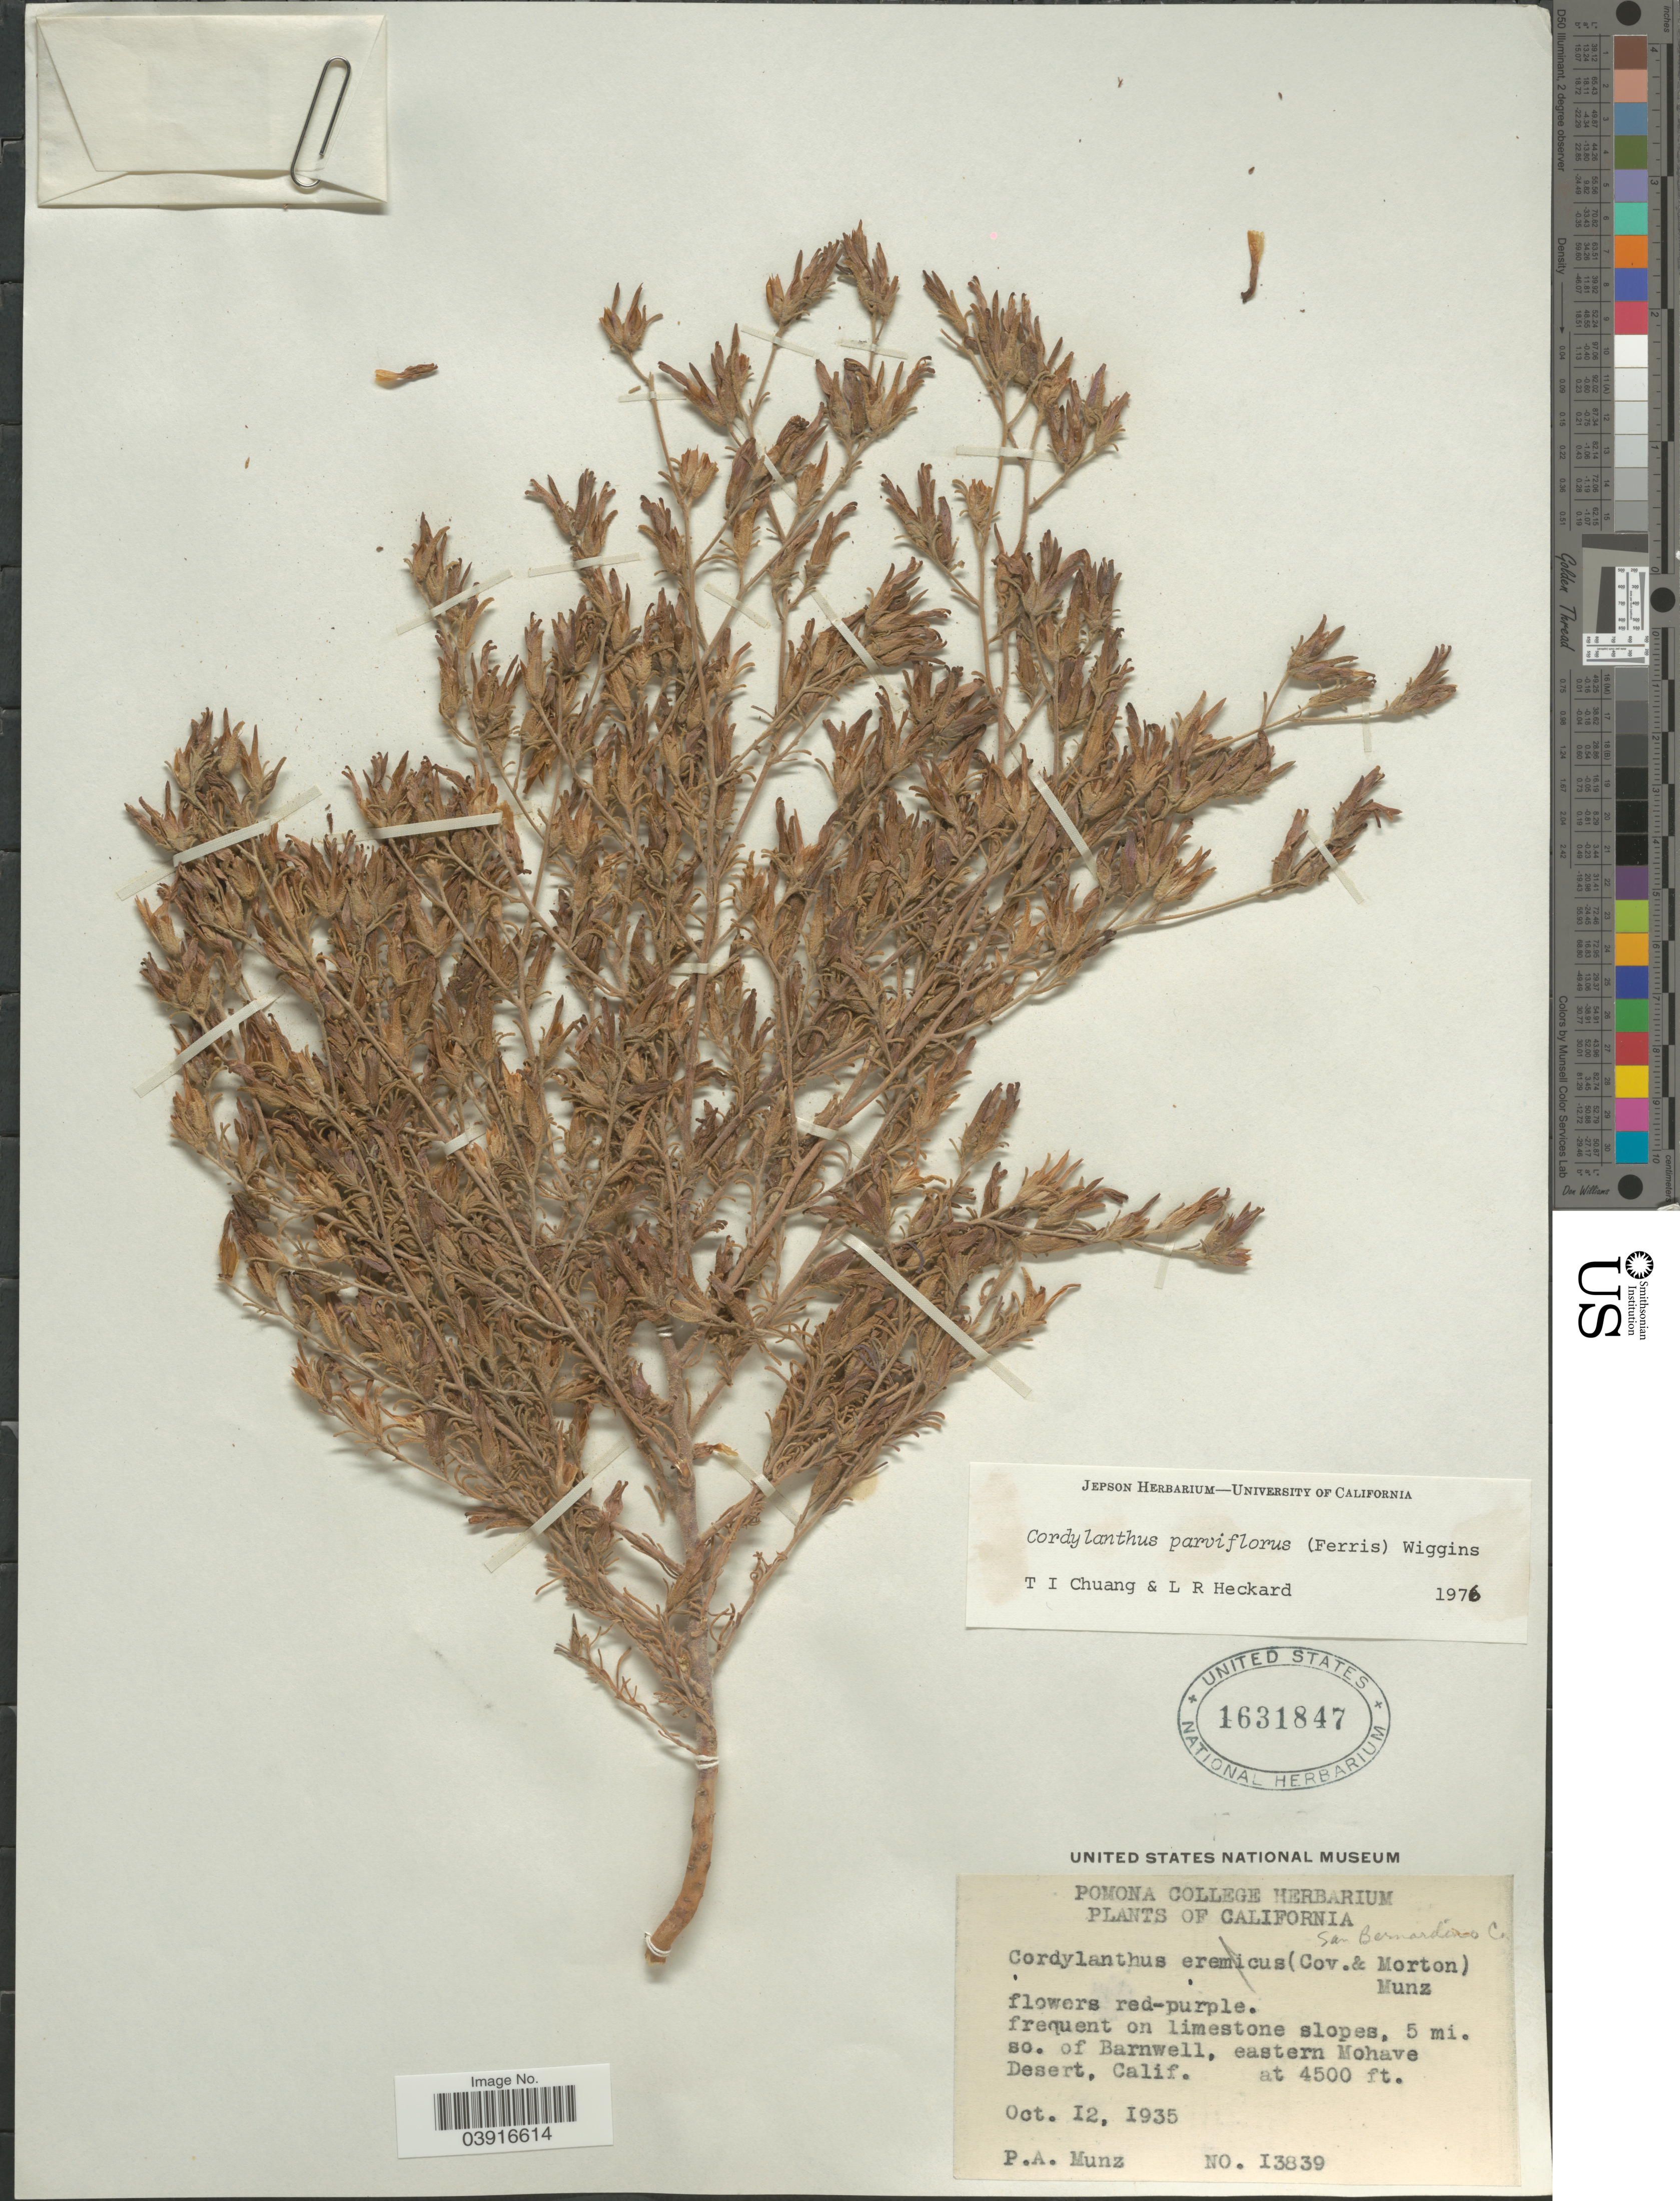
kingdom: Plantae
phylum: Tracheophyta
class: Magnoliopsida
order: Lamiales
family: Orobanchaceae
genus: Cordylanthus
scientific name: Cordylanthus parviflorus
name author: (Ferris) Wiggins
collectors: P. A. Munz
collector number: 13839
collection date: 1935-10-12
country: United States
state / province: California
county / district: San Bernardino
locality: San Bernardino Co. 5 mi. so. of Barnwell, eastern Mohave Desert.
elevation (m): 1372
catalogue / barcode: US 1631847